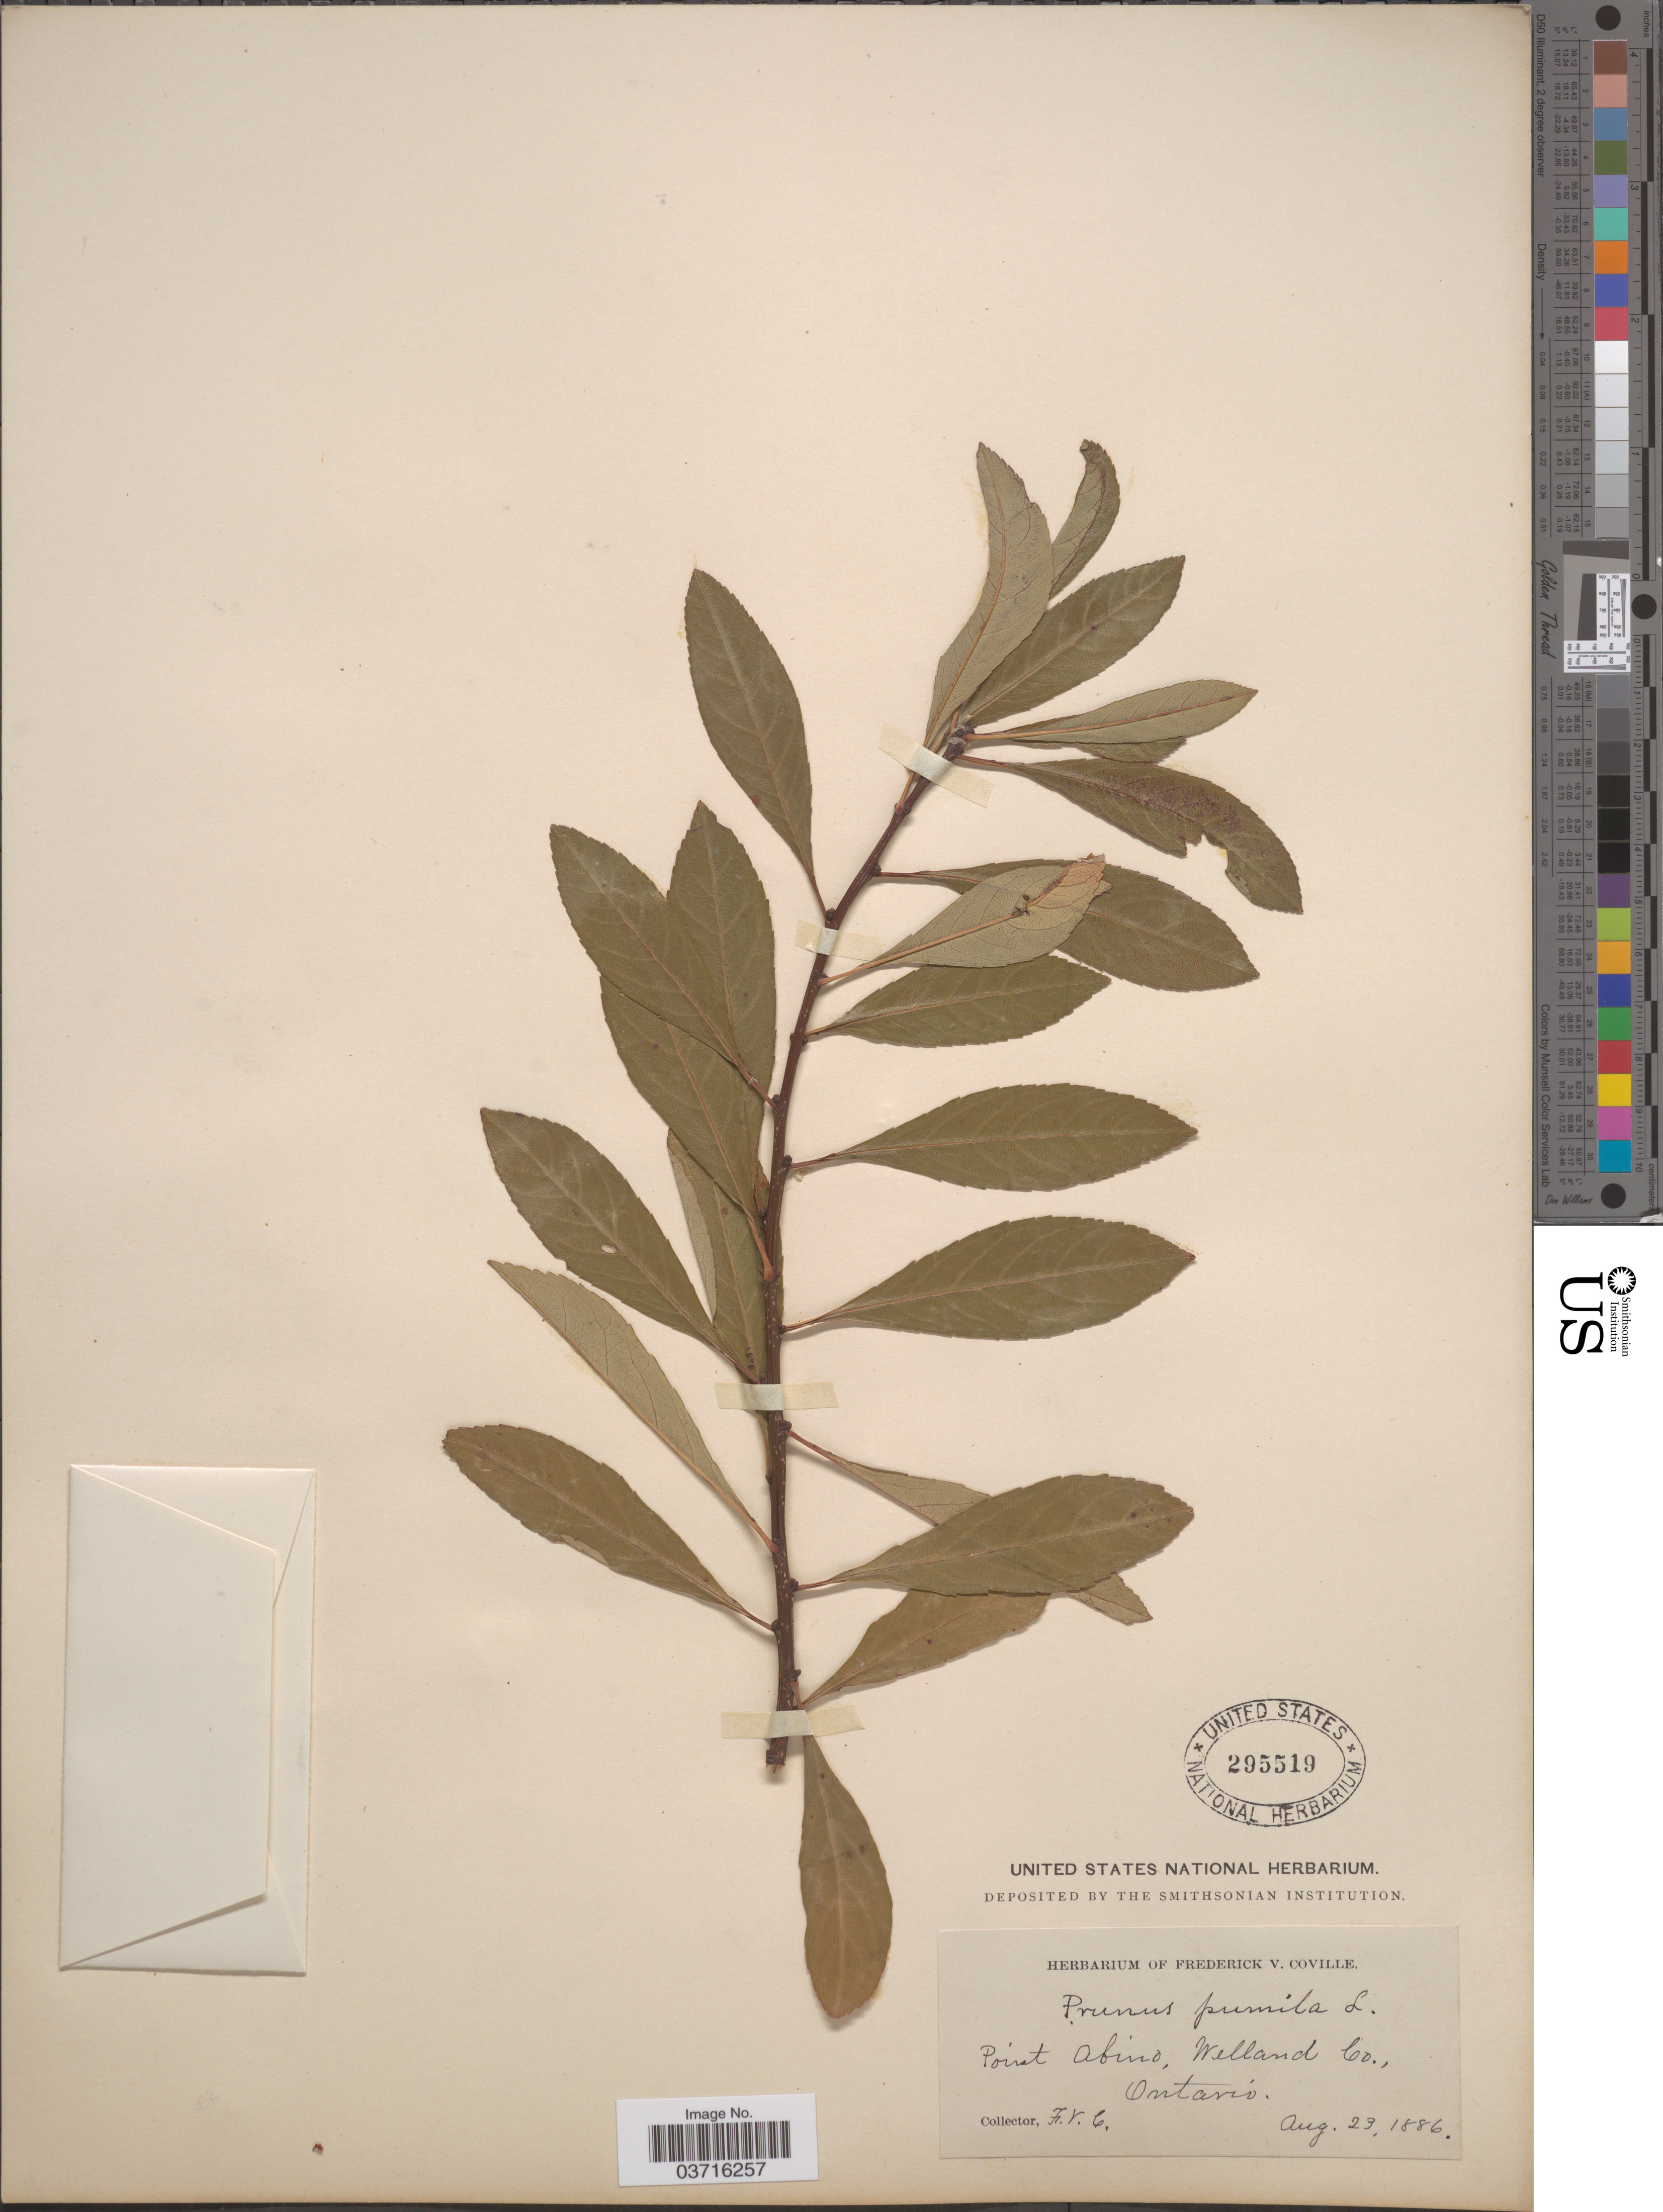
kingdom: Plantae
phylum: Tracheophyta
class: Magnoliopsida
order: Rosales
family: Rosaceae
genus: Prunus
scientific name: Prunus pumila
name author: L.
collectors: F. V. Coville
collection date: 1886-08-23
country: Canada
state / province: Ontario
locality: Point Obino, Welland Co.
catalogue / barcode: US 295519